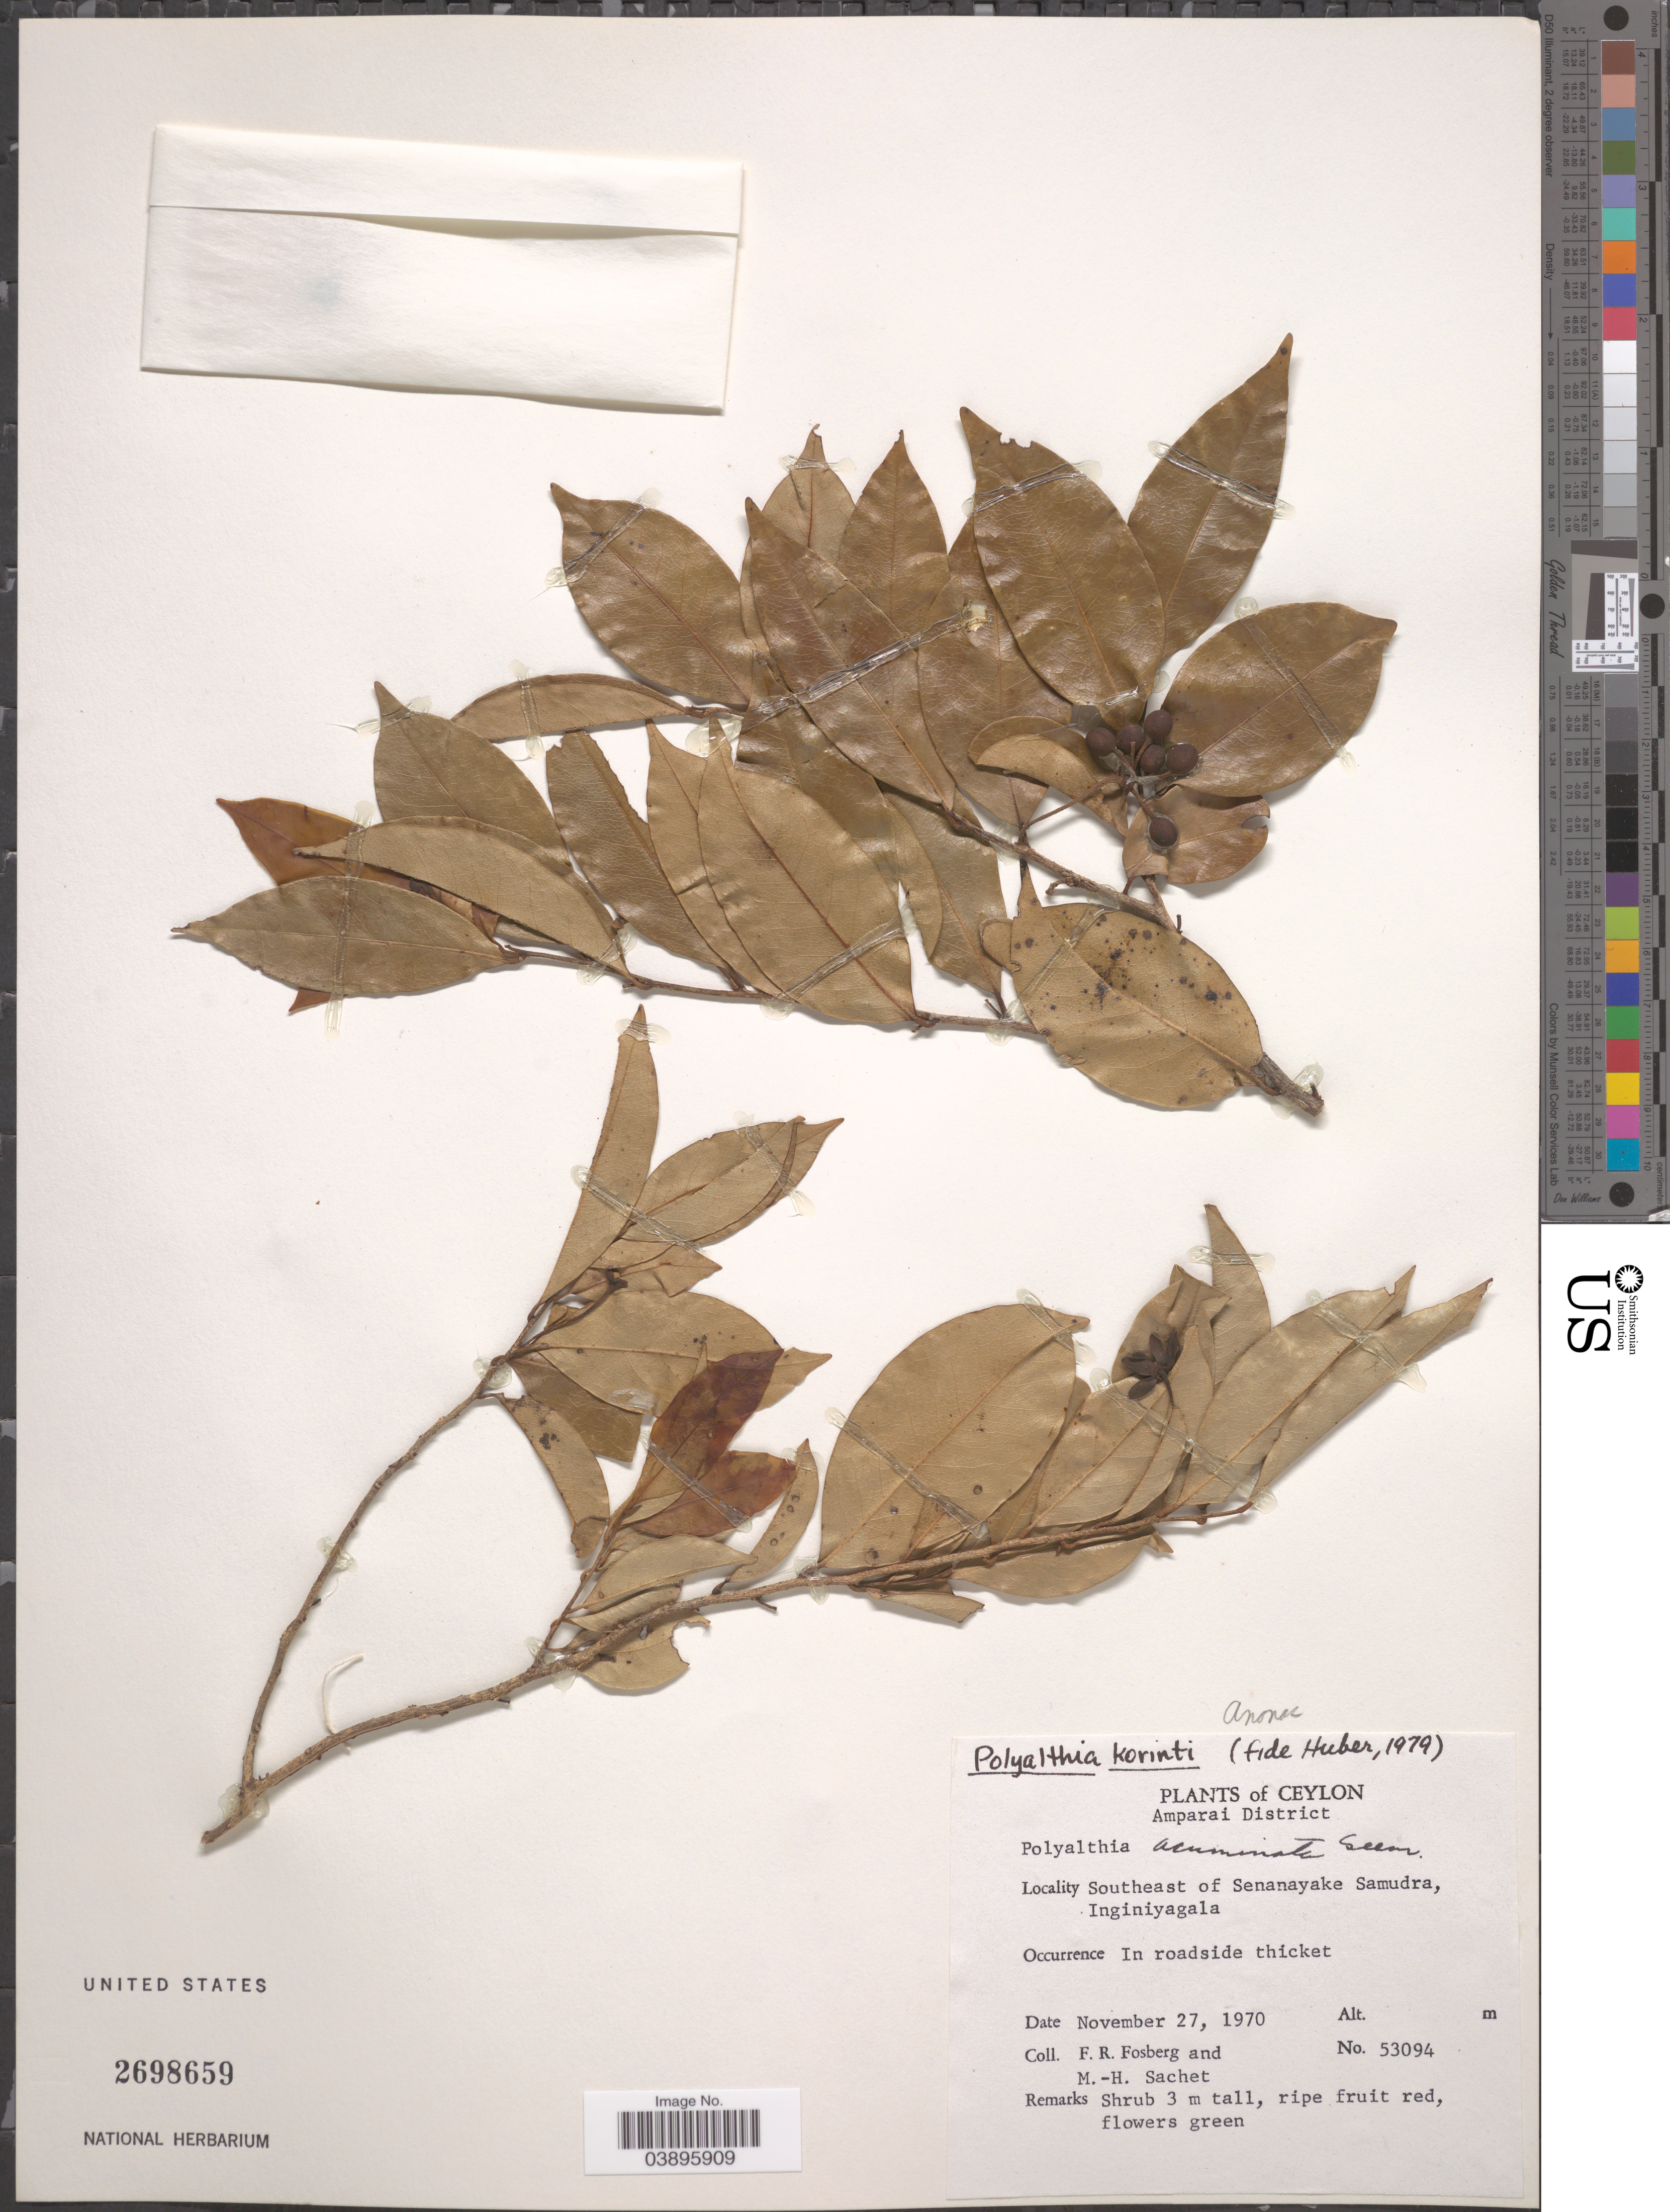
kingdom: Plantae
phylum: Tracheophyta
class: Magnoliopsida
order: Magnoliales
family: Annonaceae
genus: Polyalthia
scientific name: Polyalthia korinti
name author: (Dunal) Thwaites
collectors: F. R. Fosberg & M.-H. Sachet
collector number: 53094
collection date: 1970-11-27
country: Sri Lanka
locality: Ceylon. Amparai District. Southeast of Senanayake Samudra, Inginiyagala. In roadside thicket.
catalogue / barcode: US 2698659